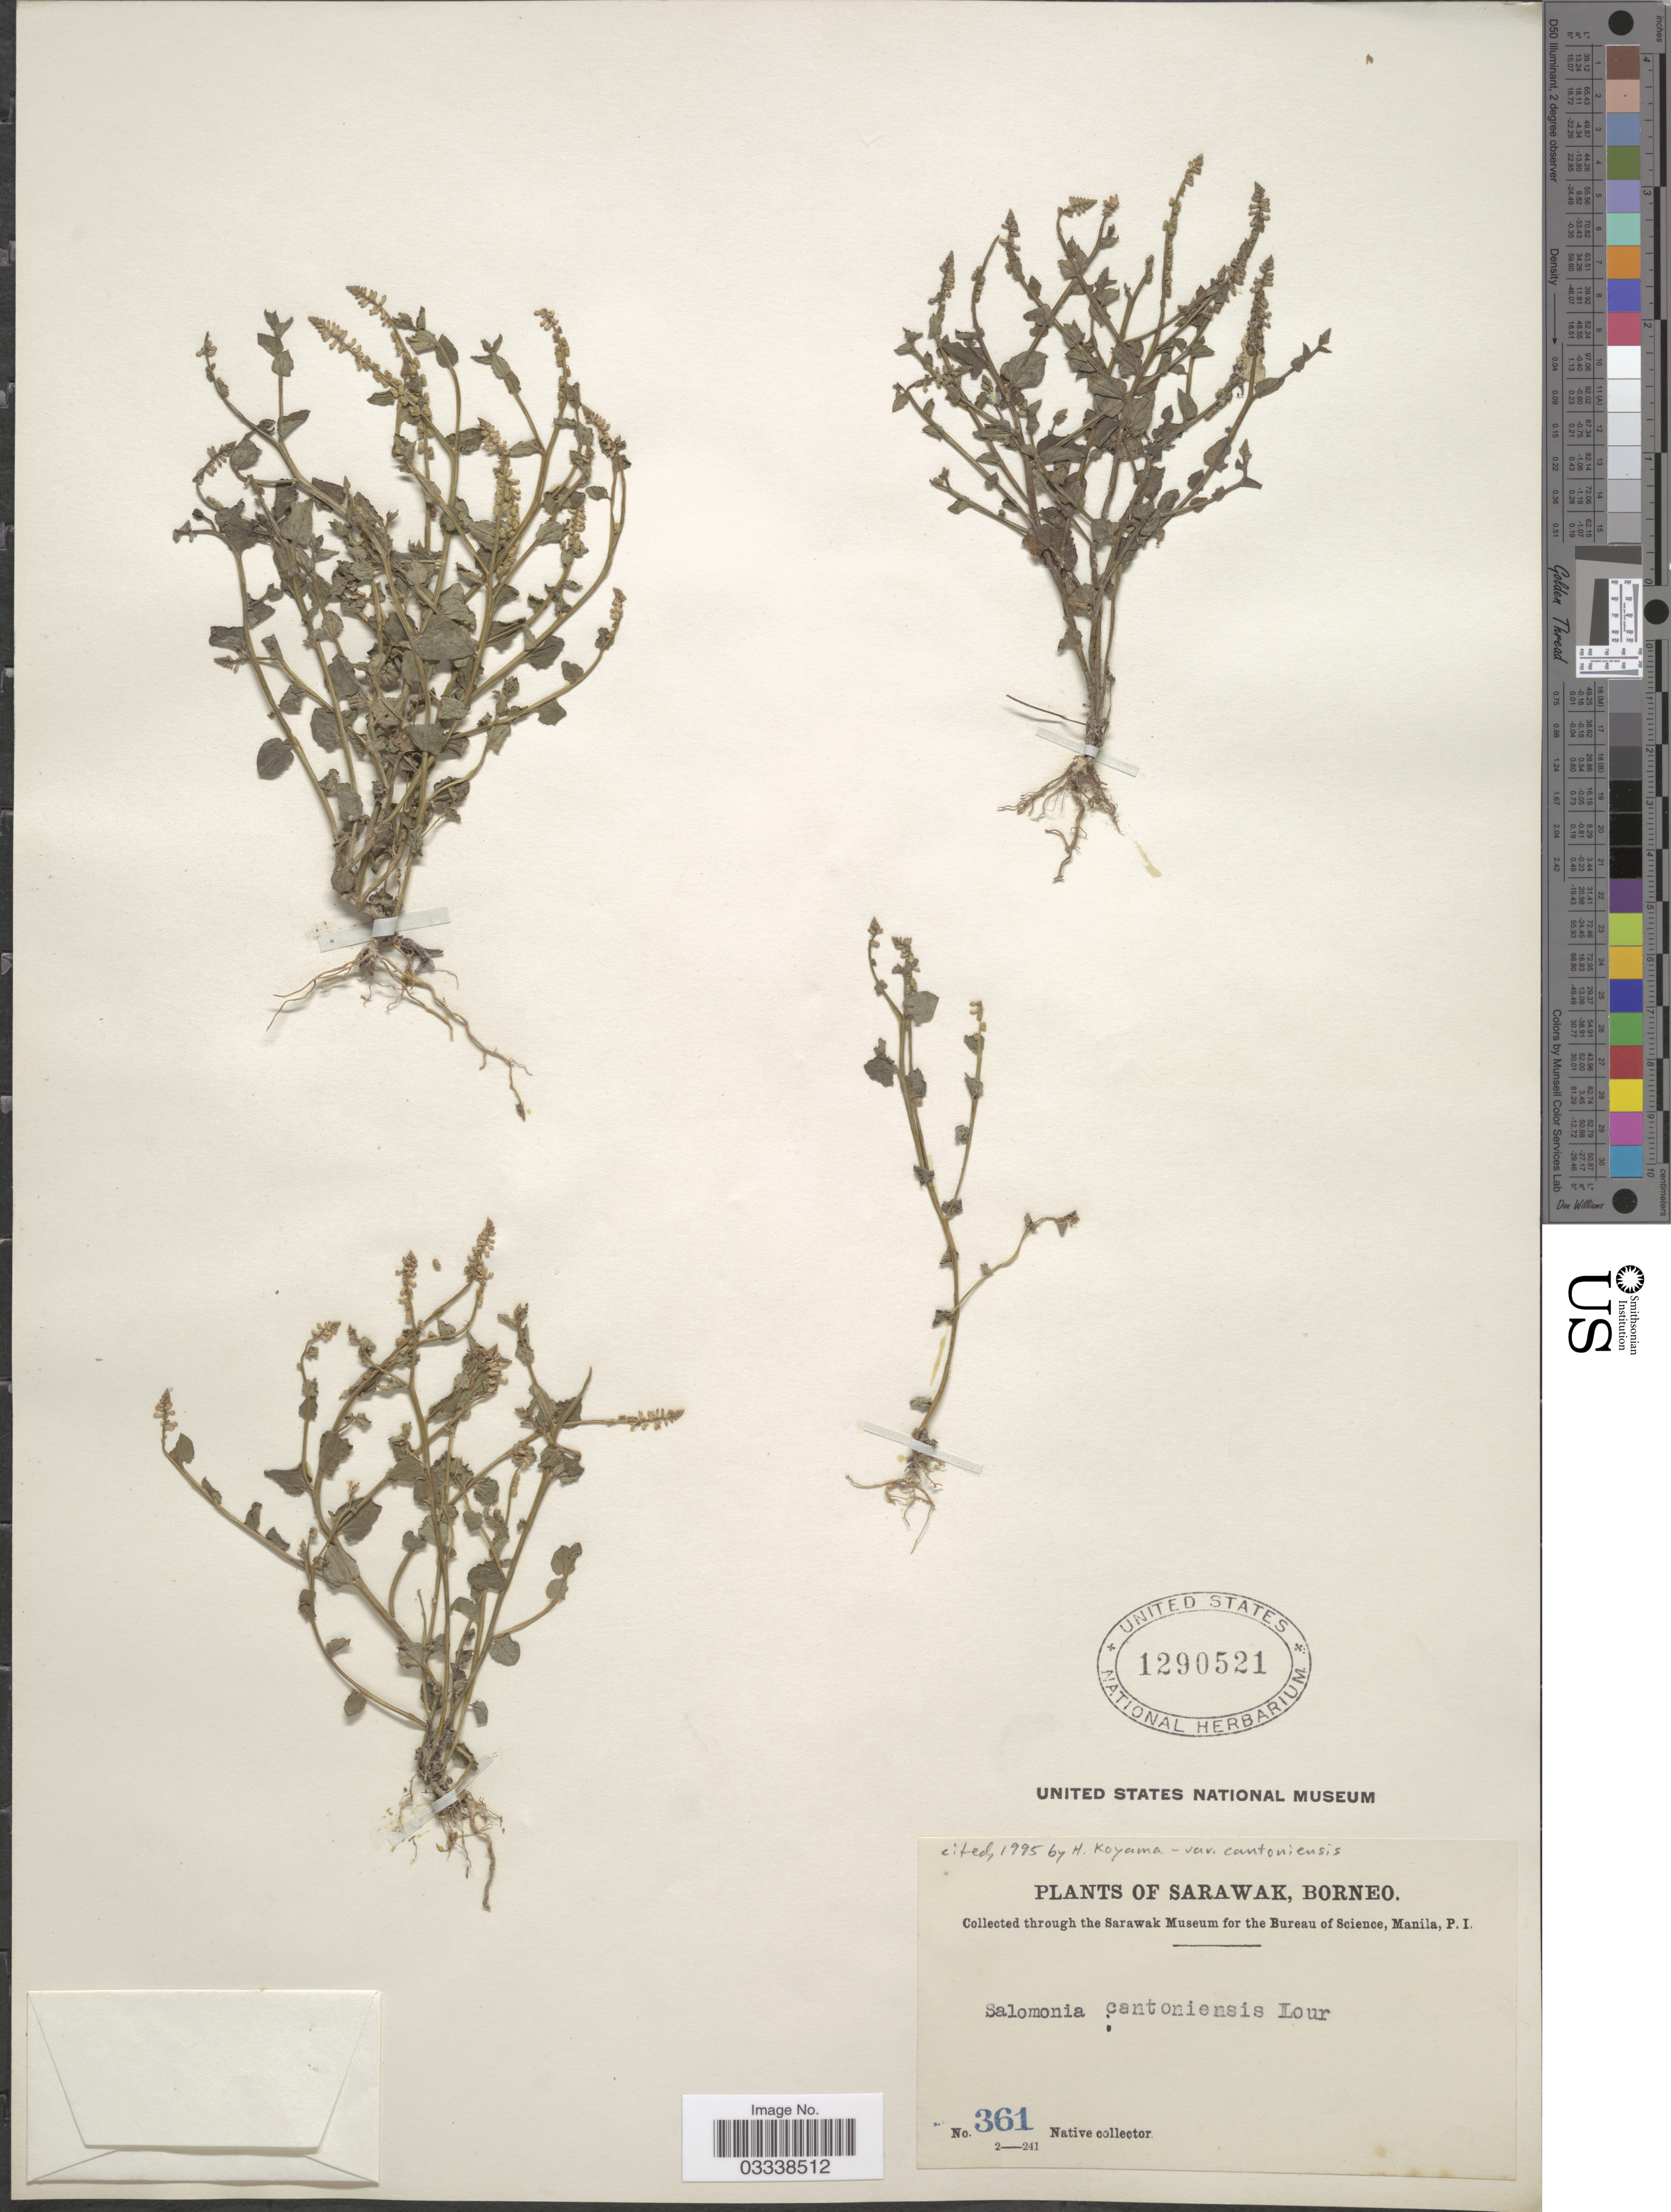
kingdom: Plantae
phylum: Tracheophyta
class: Magnoliopsida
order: Fabales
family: Polygalaceae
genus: Salomonia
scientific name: Salomonia cantoniensis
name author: Lour.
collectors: Native collector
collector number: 361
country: Malaysia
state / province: Sarawak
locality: Borneo.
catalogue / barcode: US 1290521